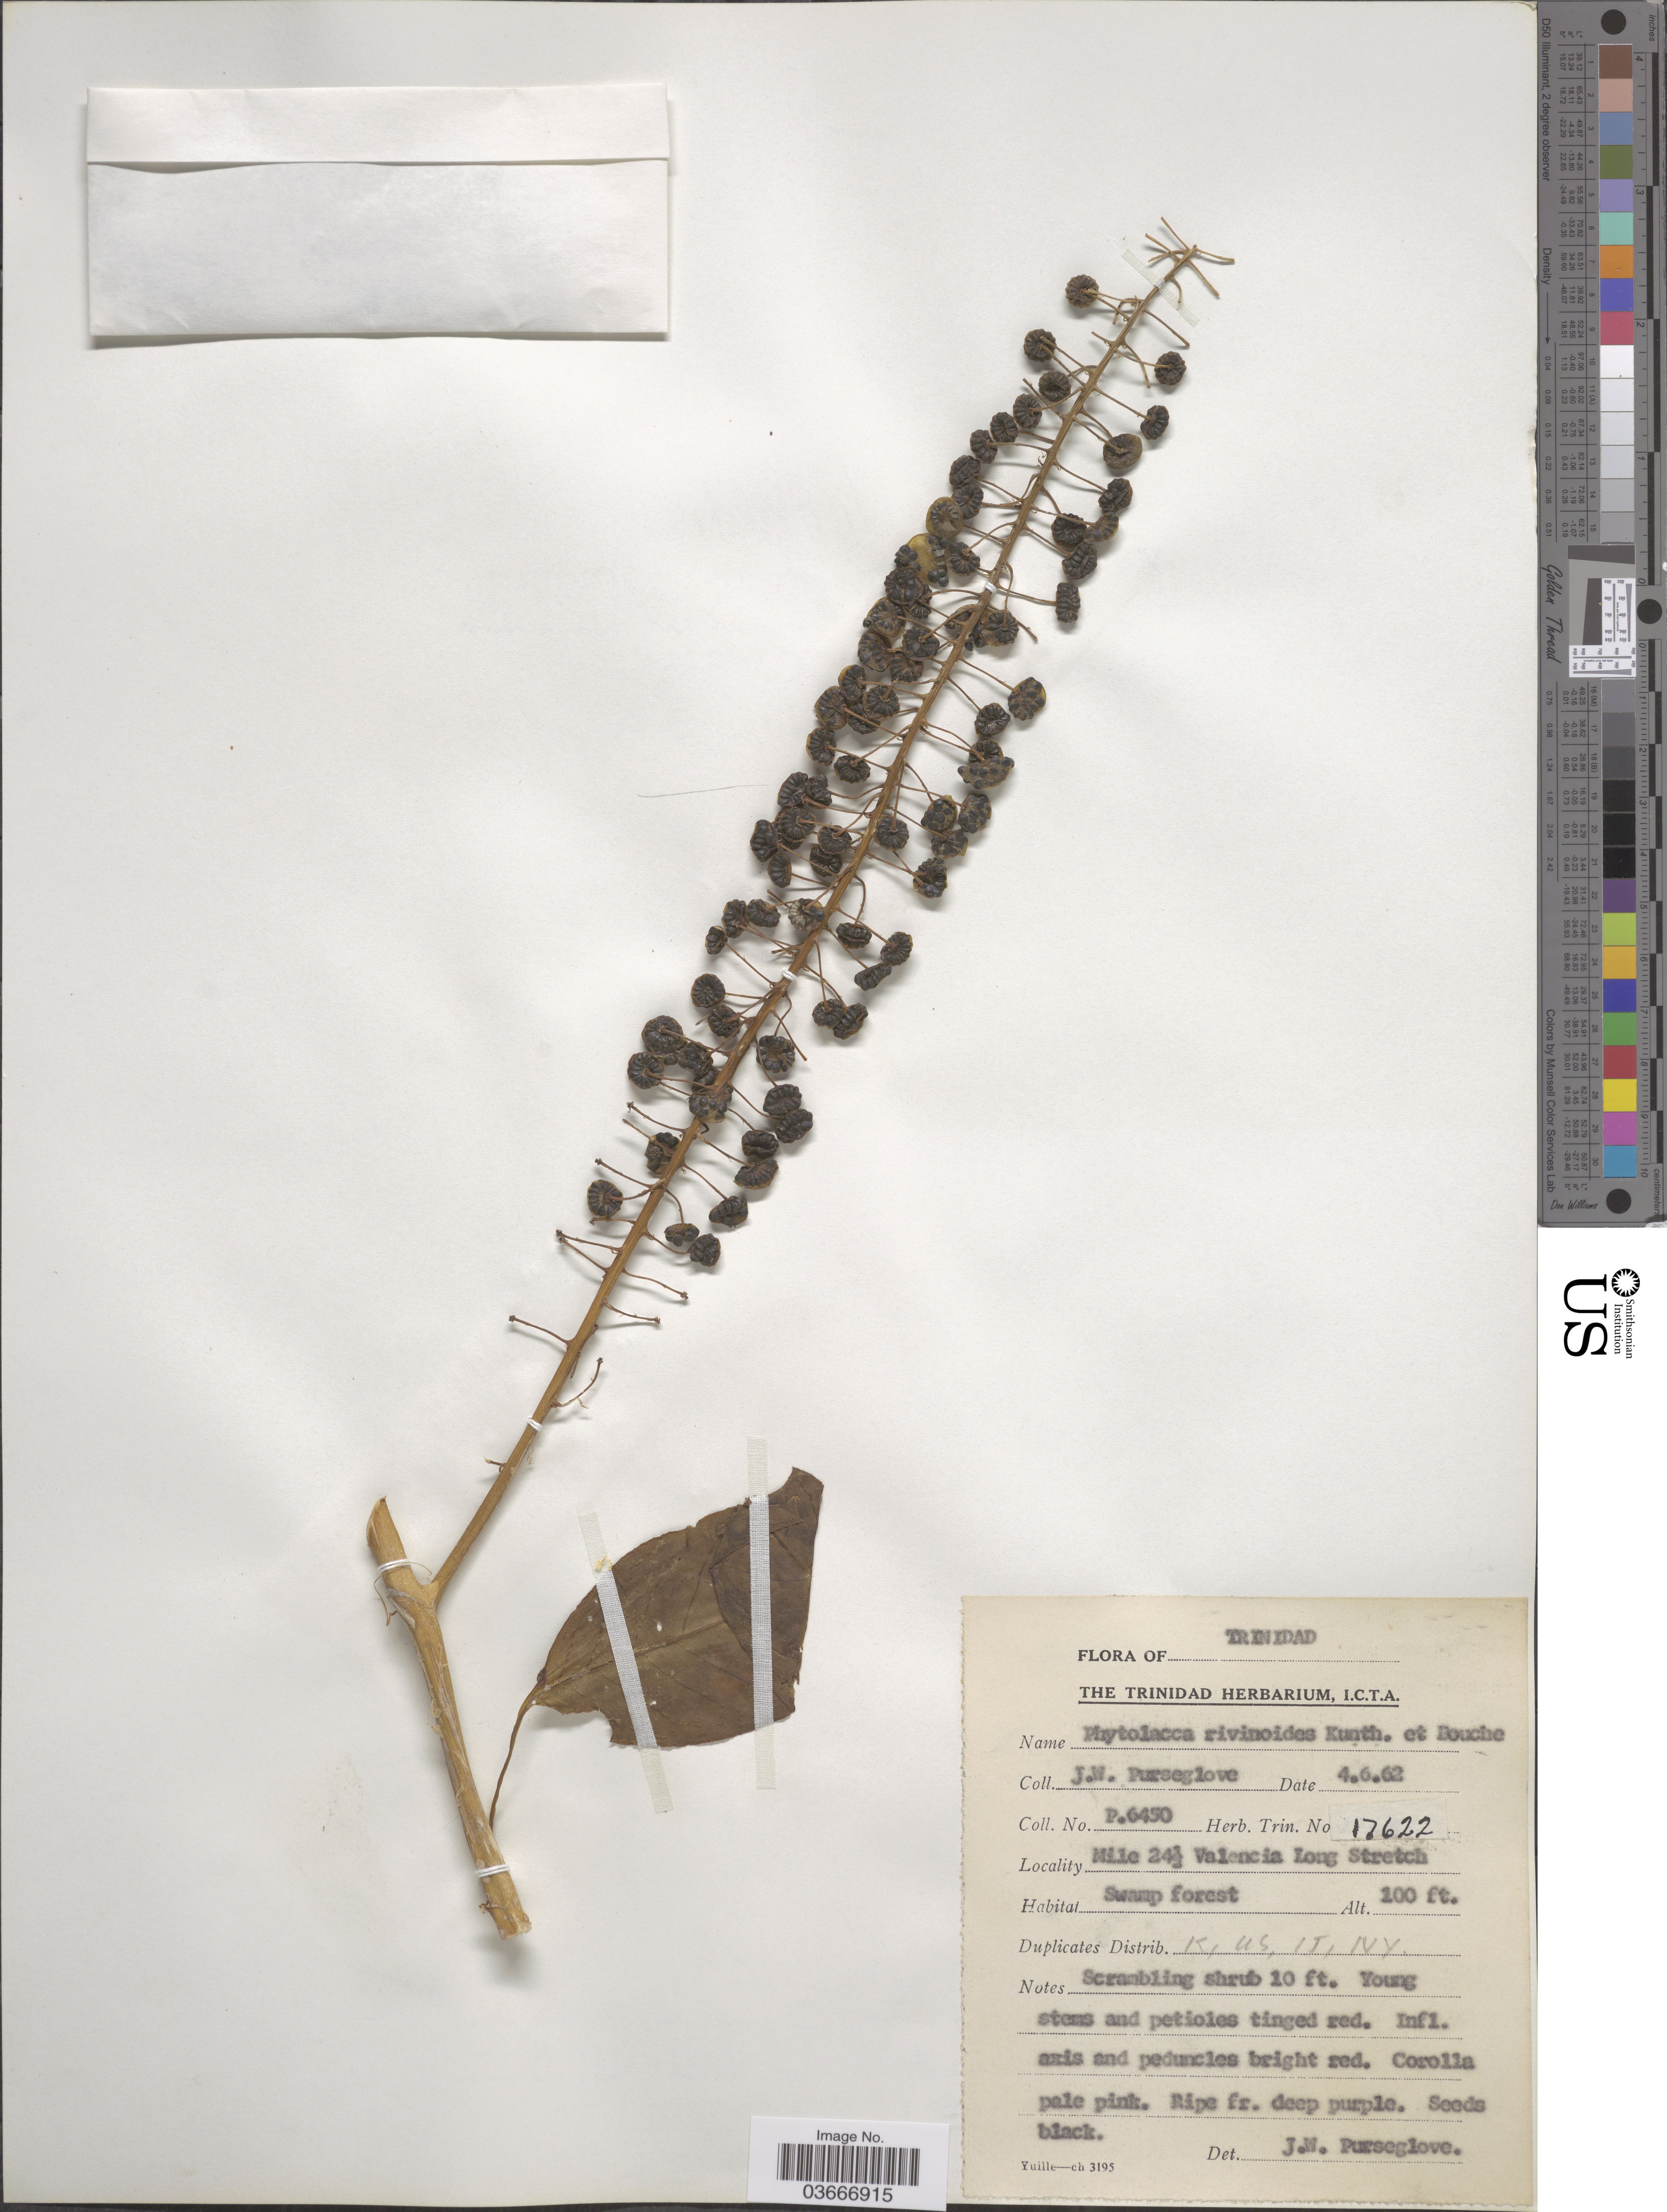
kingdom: Plantae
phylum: Tracheophyta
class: Magnoliopsida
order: Caryophyllales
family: Phytolaccaceae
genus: Phytolacca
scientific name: Phytolacca rivinoides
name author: Kunth & C.D. Bouché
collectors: J. Purseglove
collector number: P.6450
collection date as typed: Transcribed d/m/y: 4/6/62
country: Trinidad and Tobago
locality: Mile 24½ Valencia Long Stretch.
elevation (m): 30